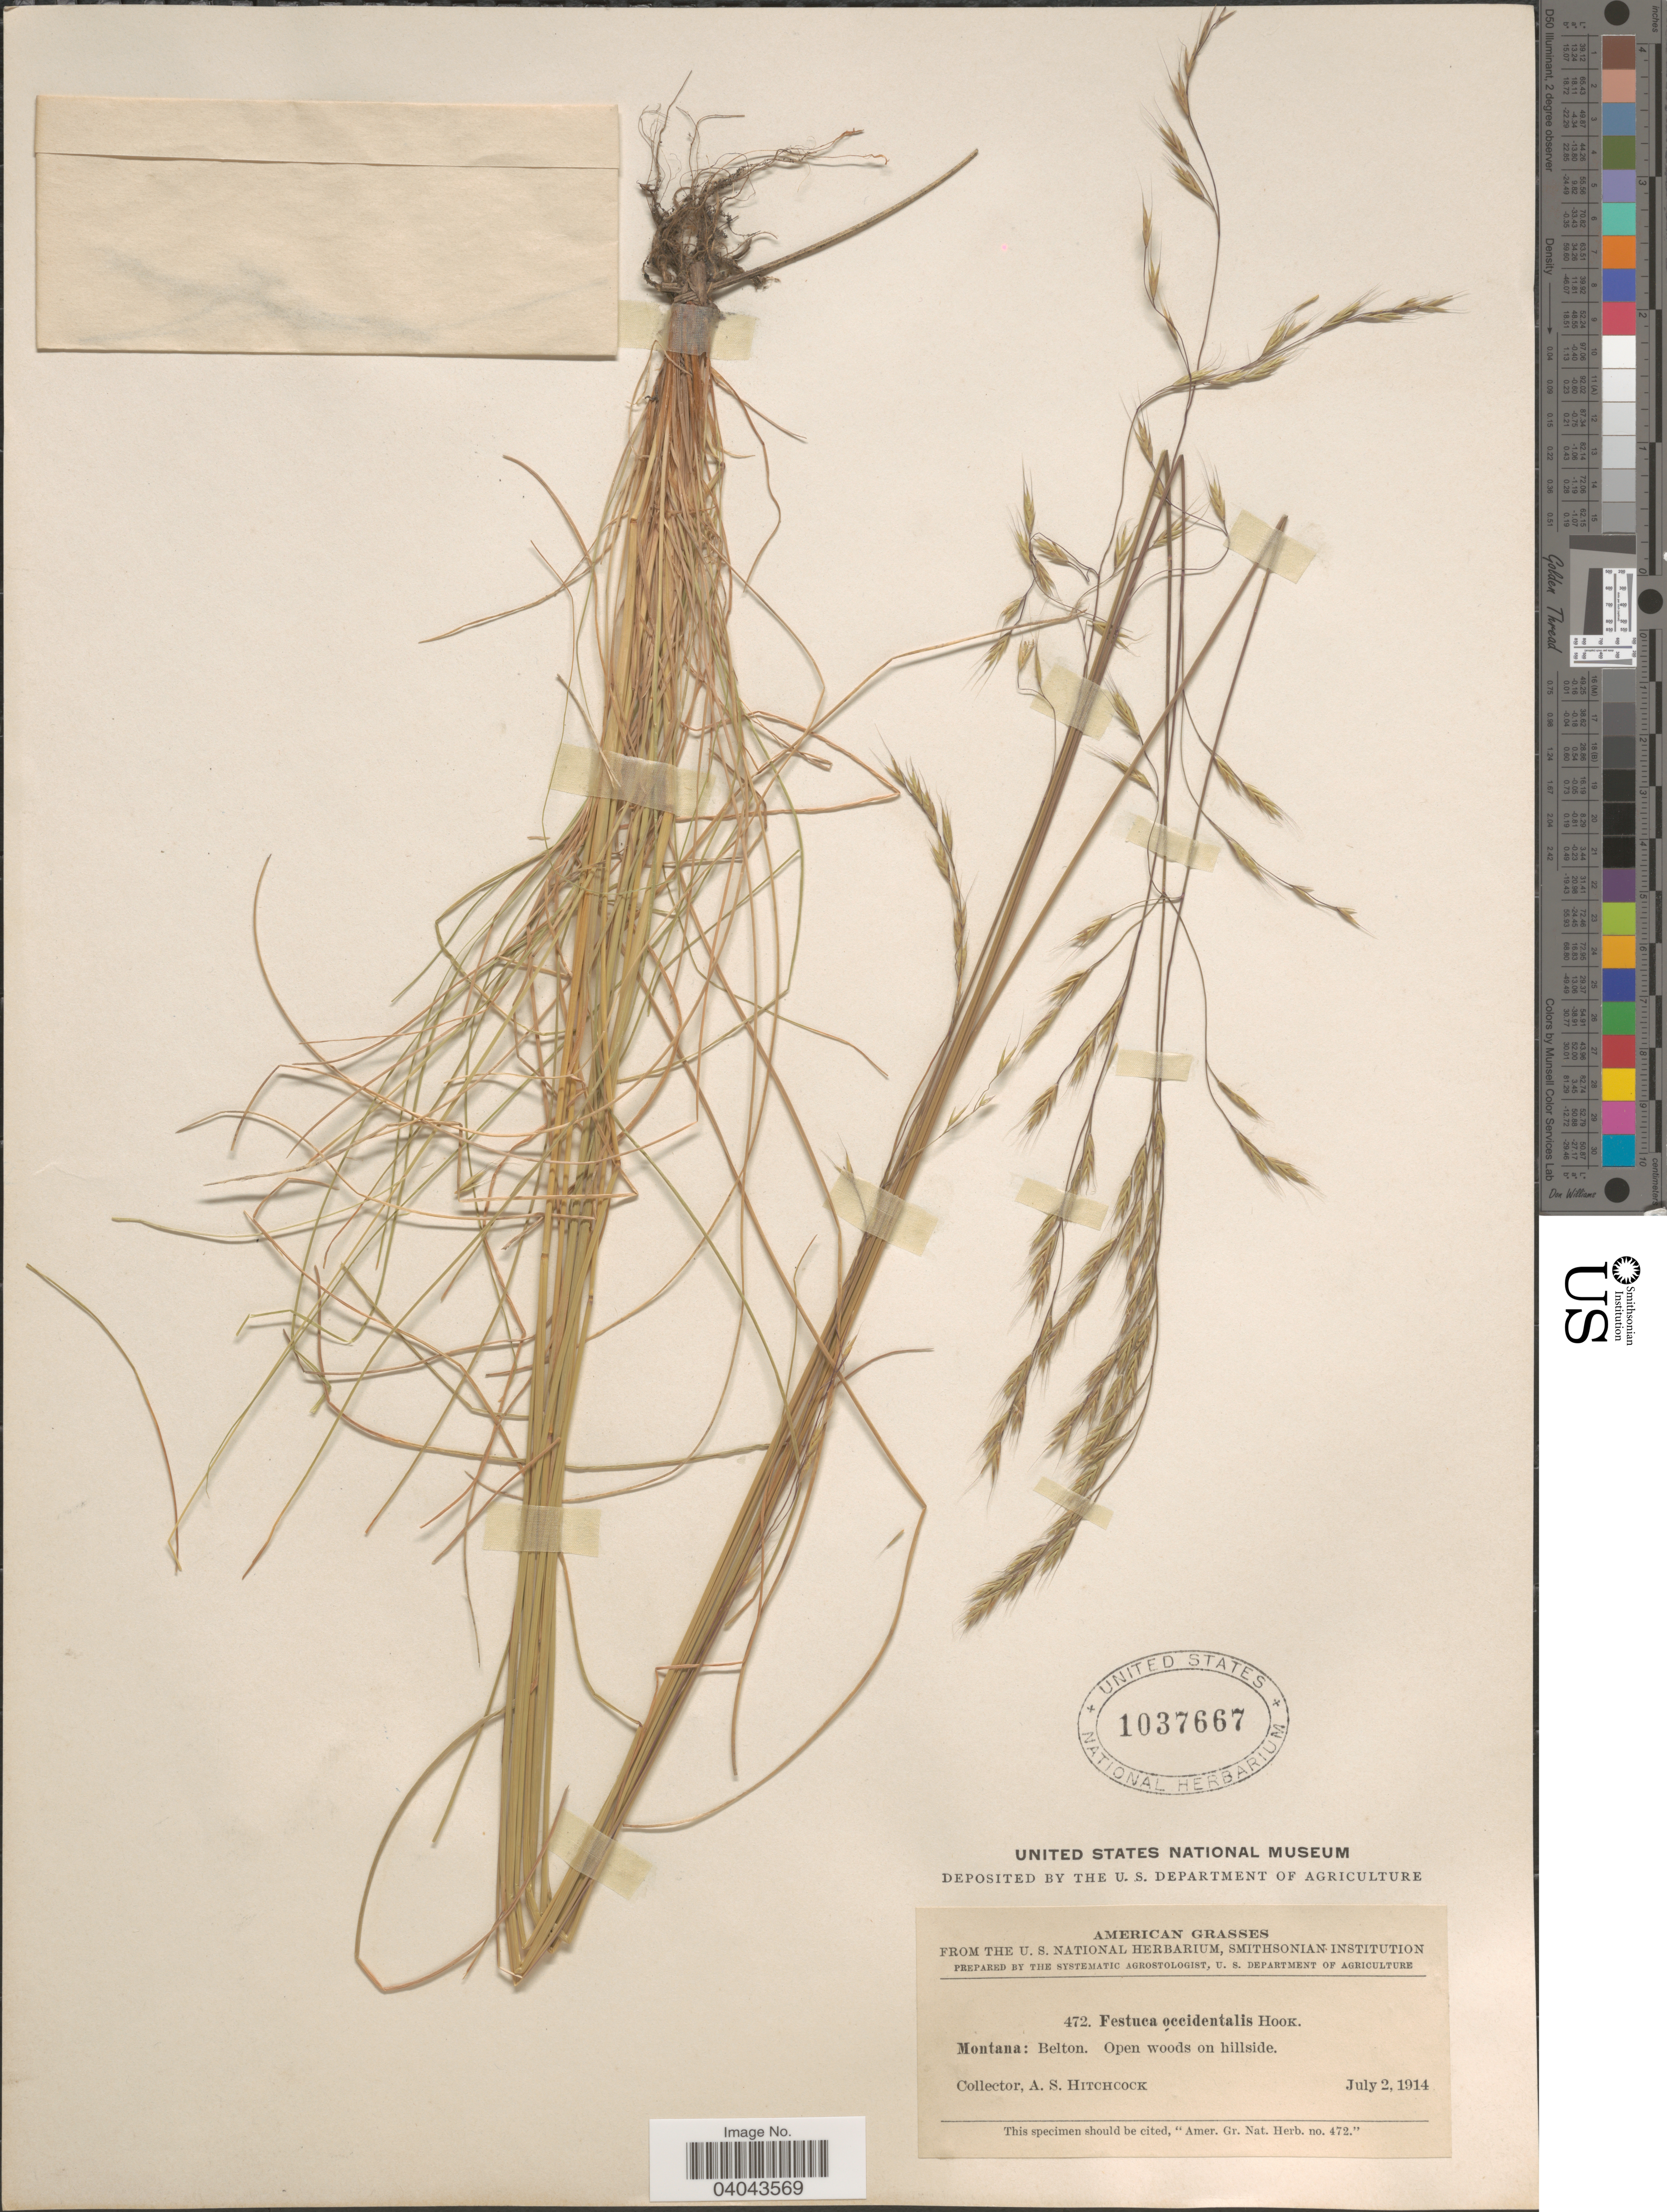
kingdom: Plantae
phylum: Tracheophyta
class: Liliopsida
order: Poales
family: Poaceae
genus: Festuca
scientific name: Festuca occidentalis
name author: Hook.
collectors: A. S. Hitchcock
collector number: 472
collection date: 1914-07-02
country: United States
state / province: Montana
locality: Belton.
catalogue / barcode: US 1037667